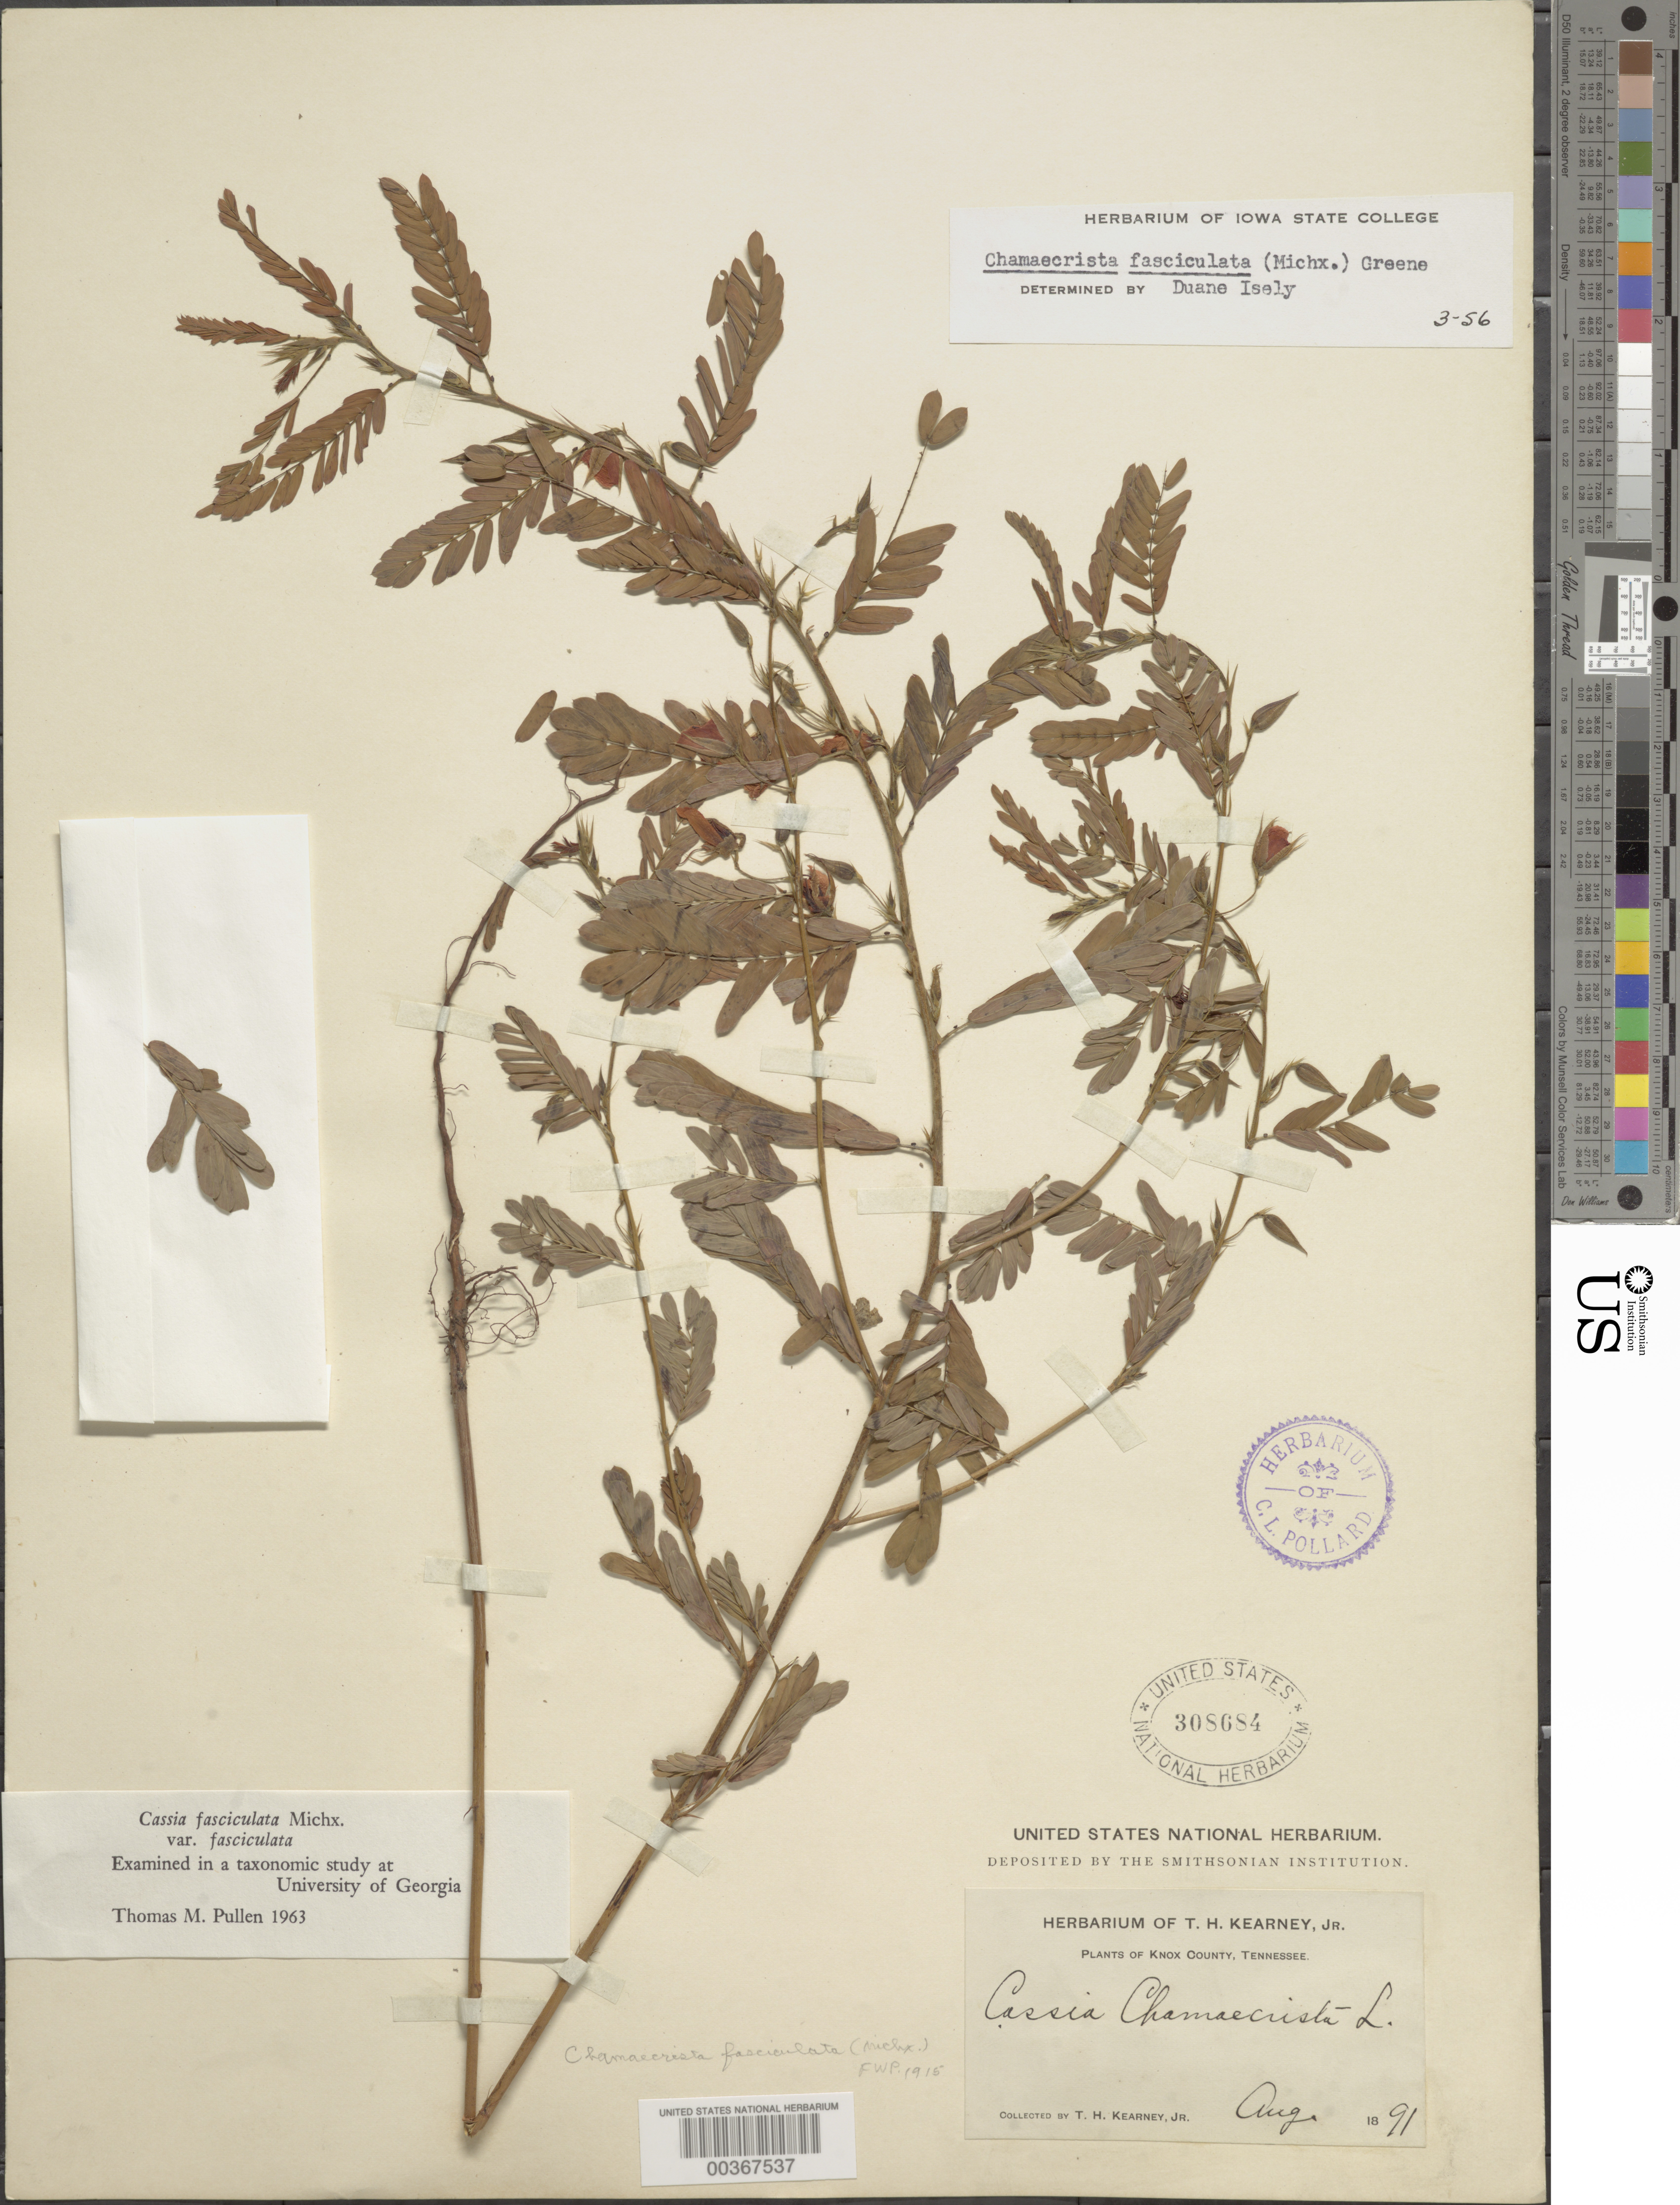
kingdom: Plantae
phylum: Tracheophyta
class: Magnoliopsida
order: Fabales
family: Fabaceae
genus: Chamaecrista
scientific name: Chamaecrista fasciculata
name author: (Michx.) Greene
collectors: T. H. Kearney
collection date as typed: Aug 1891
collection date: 1891-08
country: United States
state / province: Tennessee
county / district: Knox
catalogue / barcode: US 308684